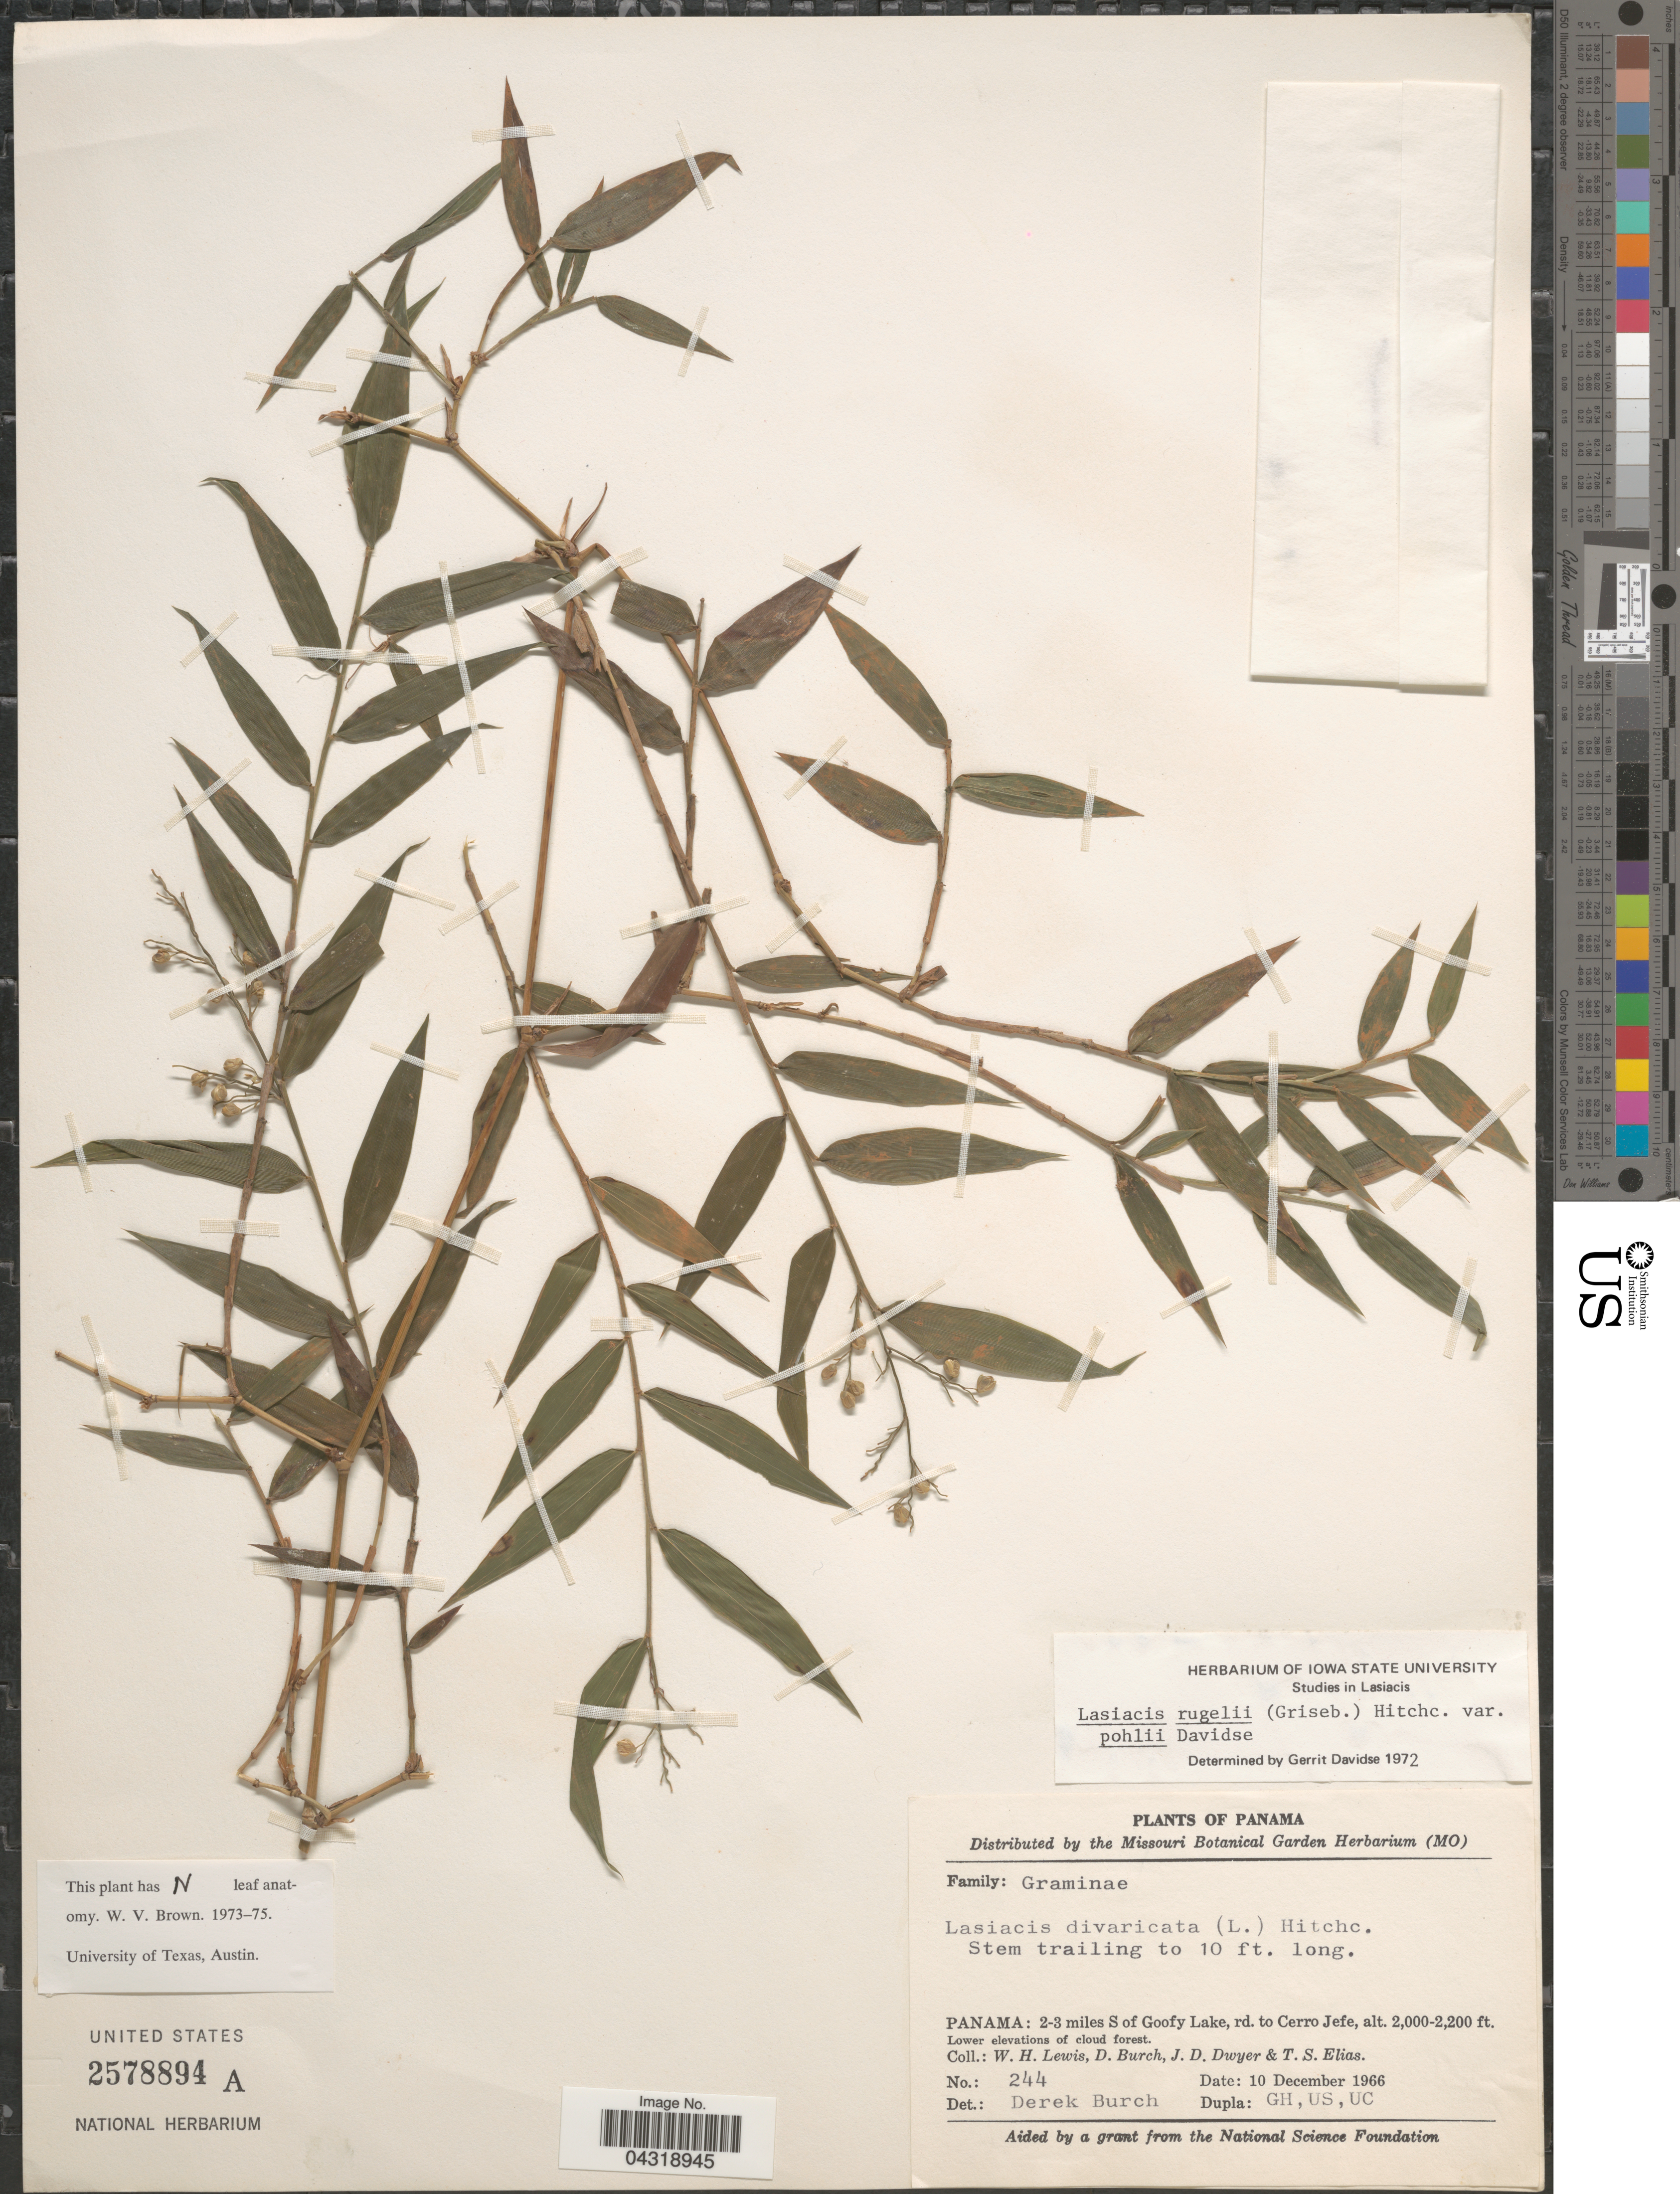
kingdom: Plantae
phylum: Tracheophyta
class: Liliopsida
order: Poales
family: Poaceae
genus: Lasiacis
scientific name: Lasiacis rugelii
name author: (Griseb.) Hitchc.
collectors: W. H. Lewis, D. Burch, J. D. Dwyer & T. S. Elias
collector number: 244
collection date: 1966-12-10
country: Panama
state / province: Panamá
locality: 2-3 miles S of Goofy Lake, rd. to Cerro Jefe.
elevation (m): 610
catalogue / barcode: US 2578894A